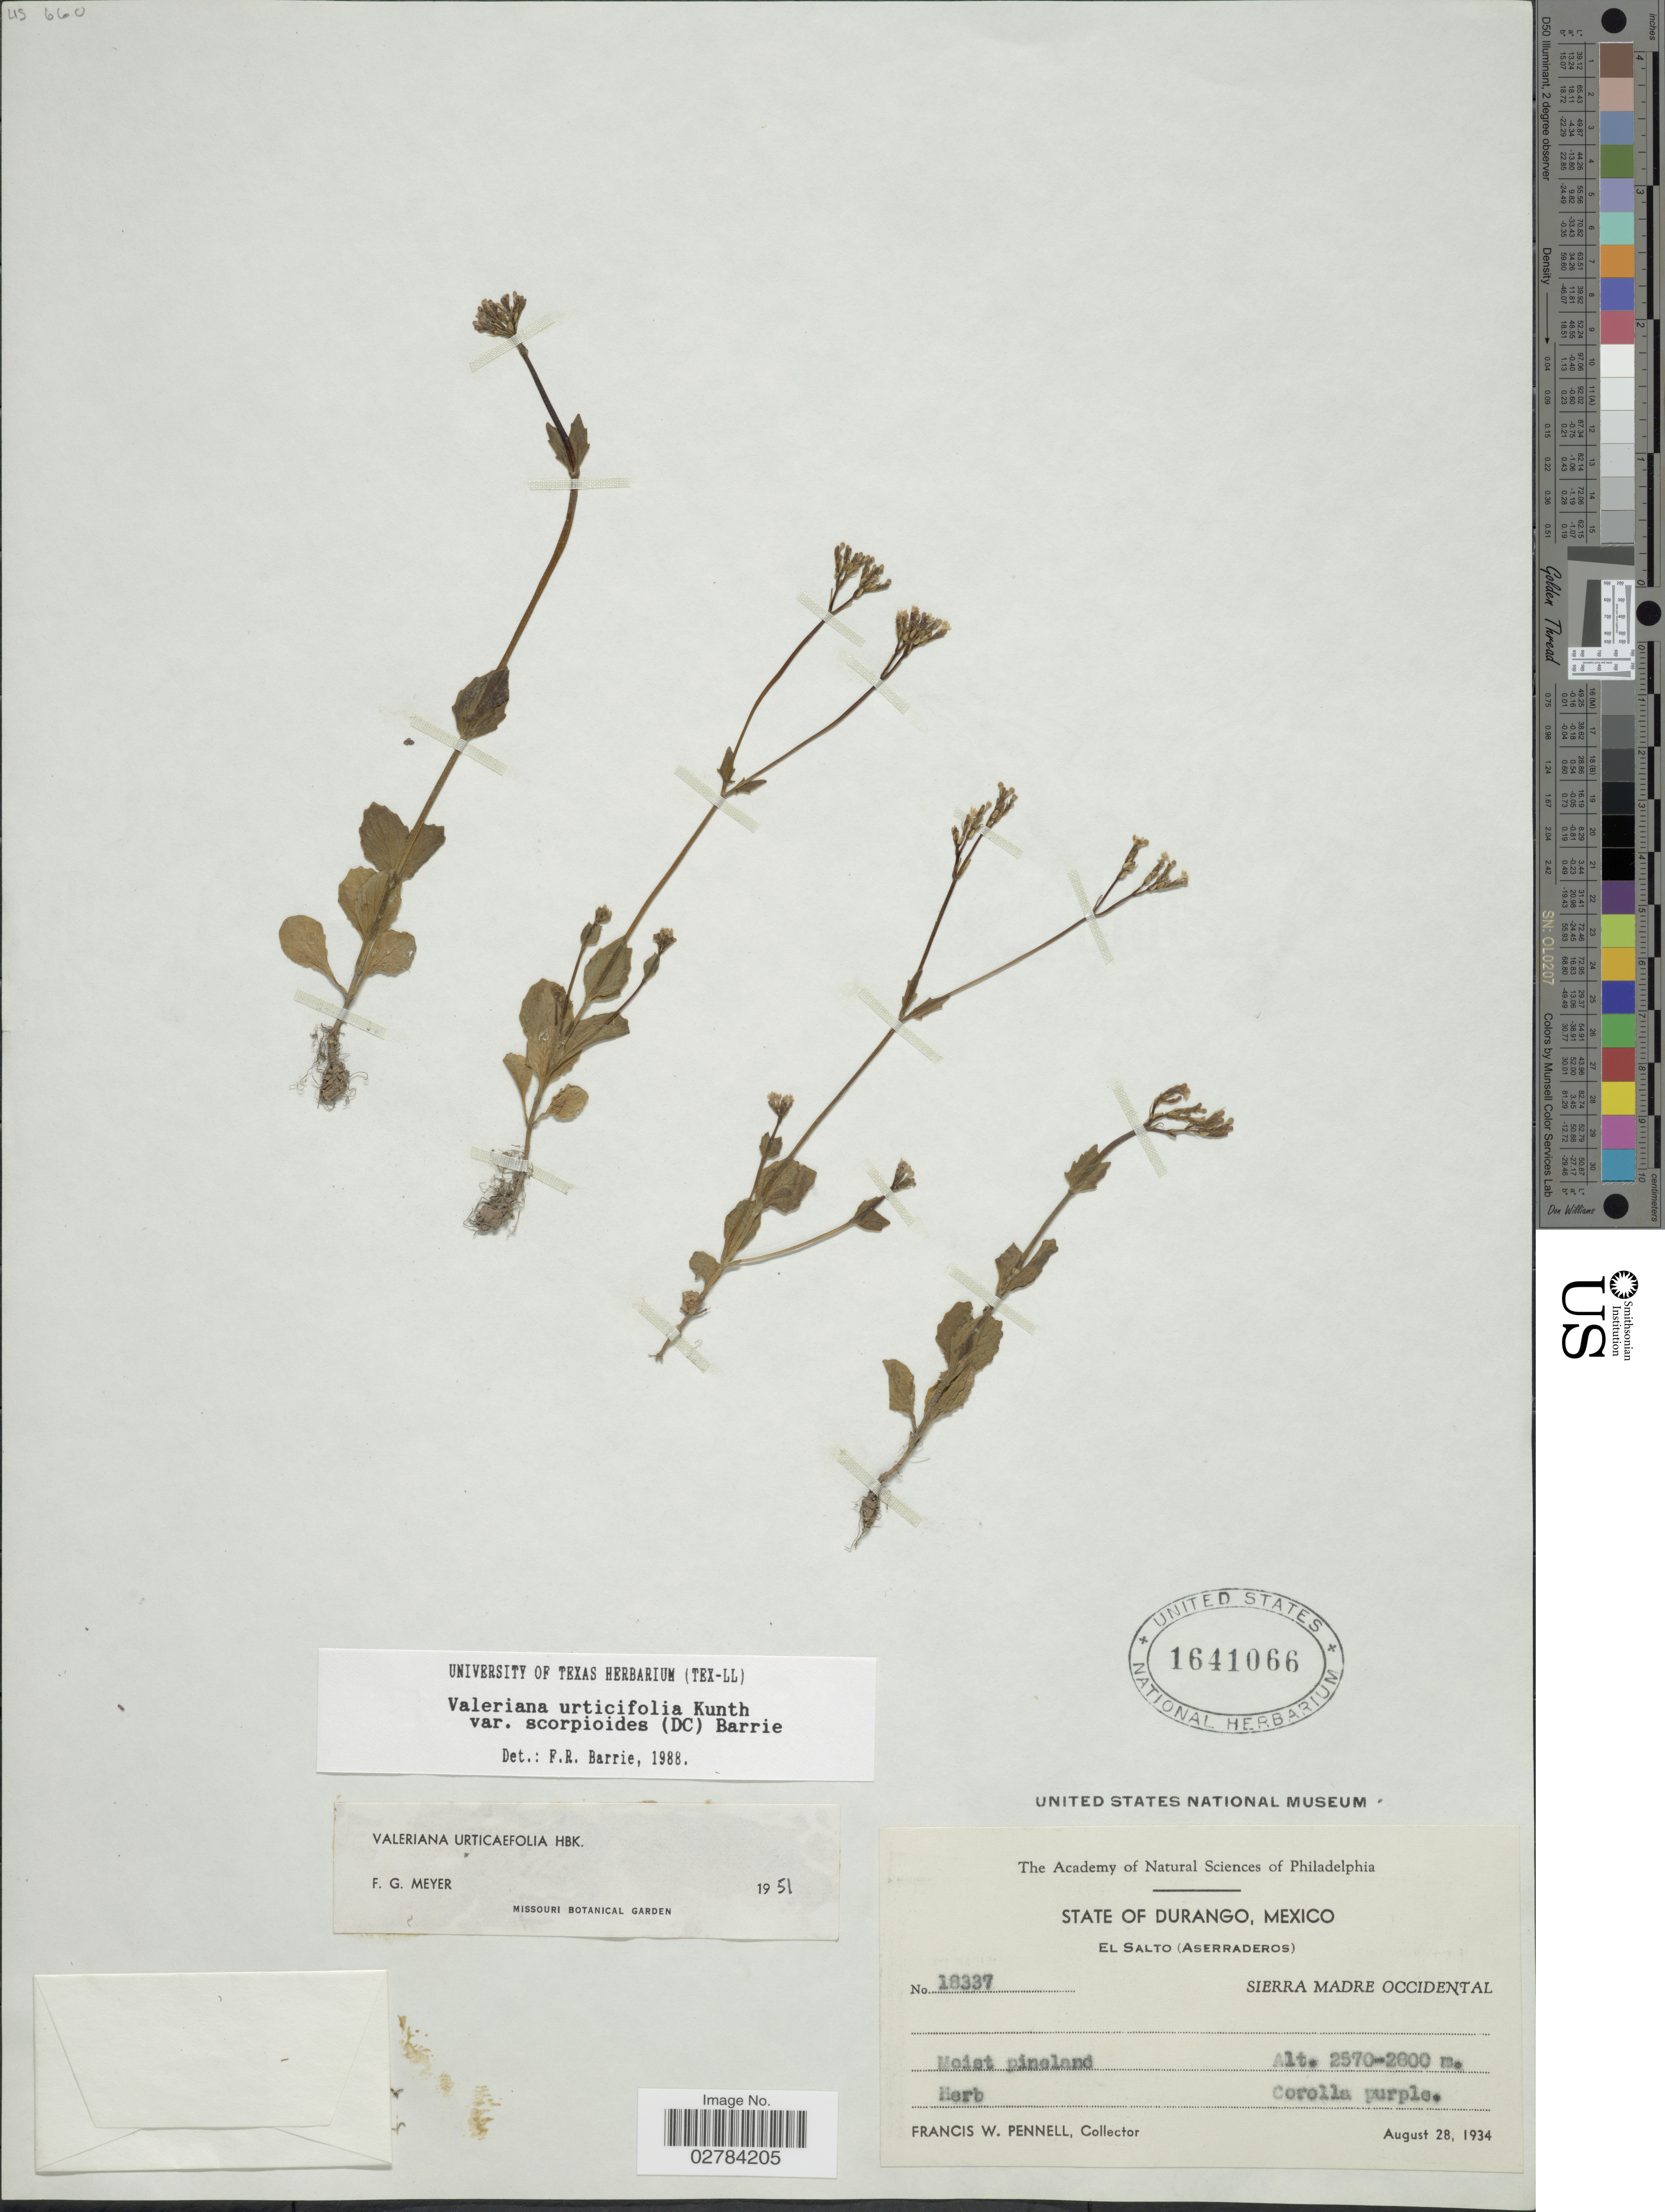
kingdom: Plantae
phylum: Tracheophyta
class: Magnoliopsida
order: Dipsacales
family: Caprifoliaceae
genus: Valeriana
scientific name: Valeriana urticifolia var. scorpioides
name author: (DC.) Barrie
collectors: F. W. Pennell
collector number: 18337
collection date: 1934-08-28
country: Mexico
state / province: Durango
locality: El Salto (Aserraderos), Sierra Madre Occidental.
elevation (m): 2570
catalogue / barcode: US 1641066